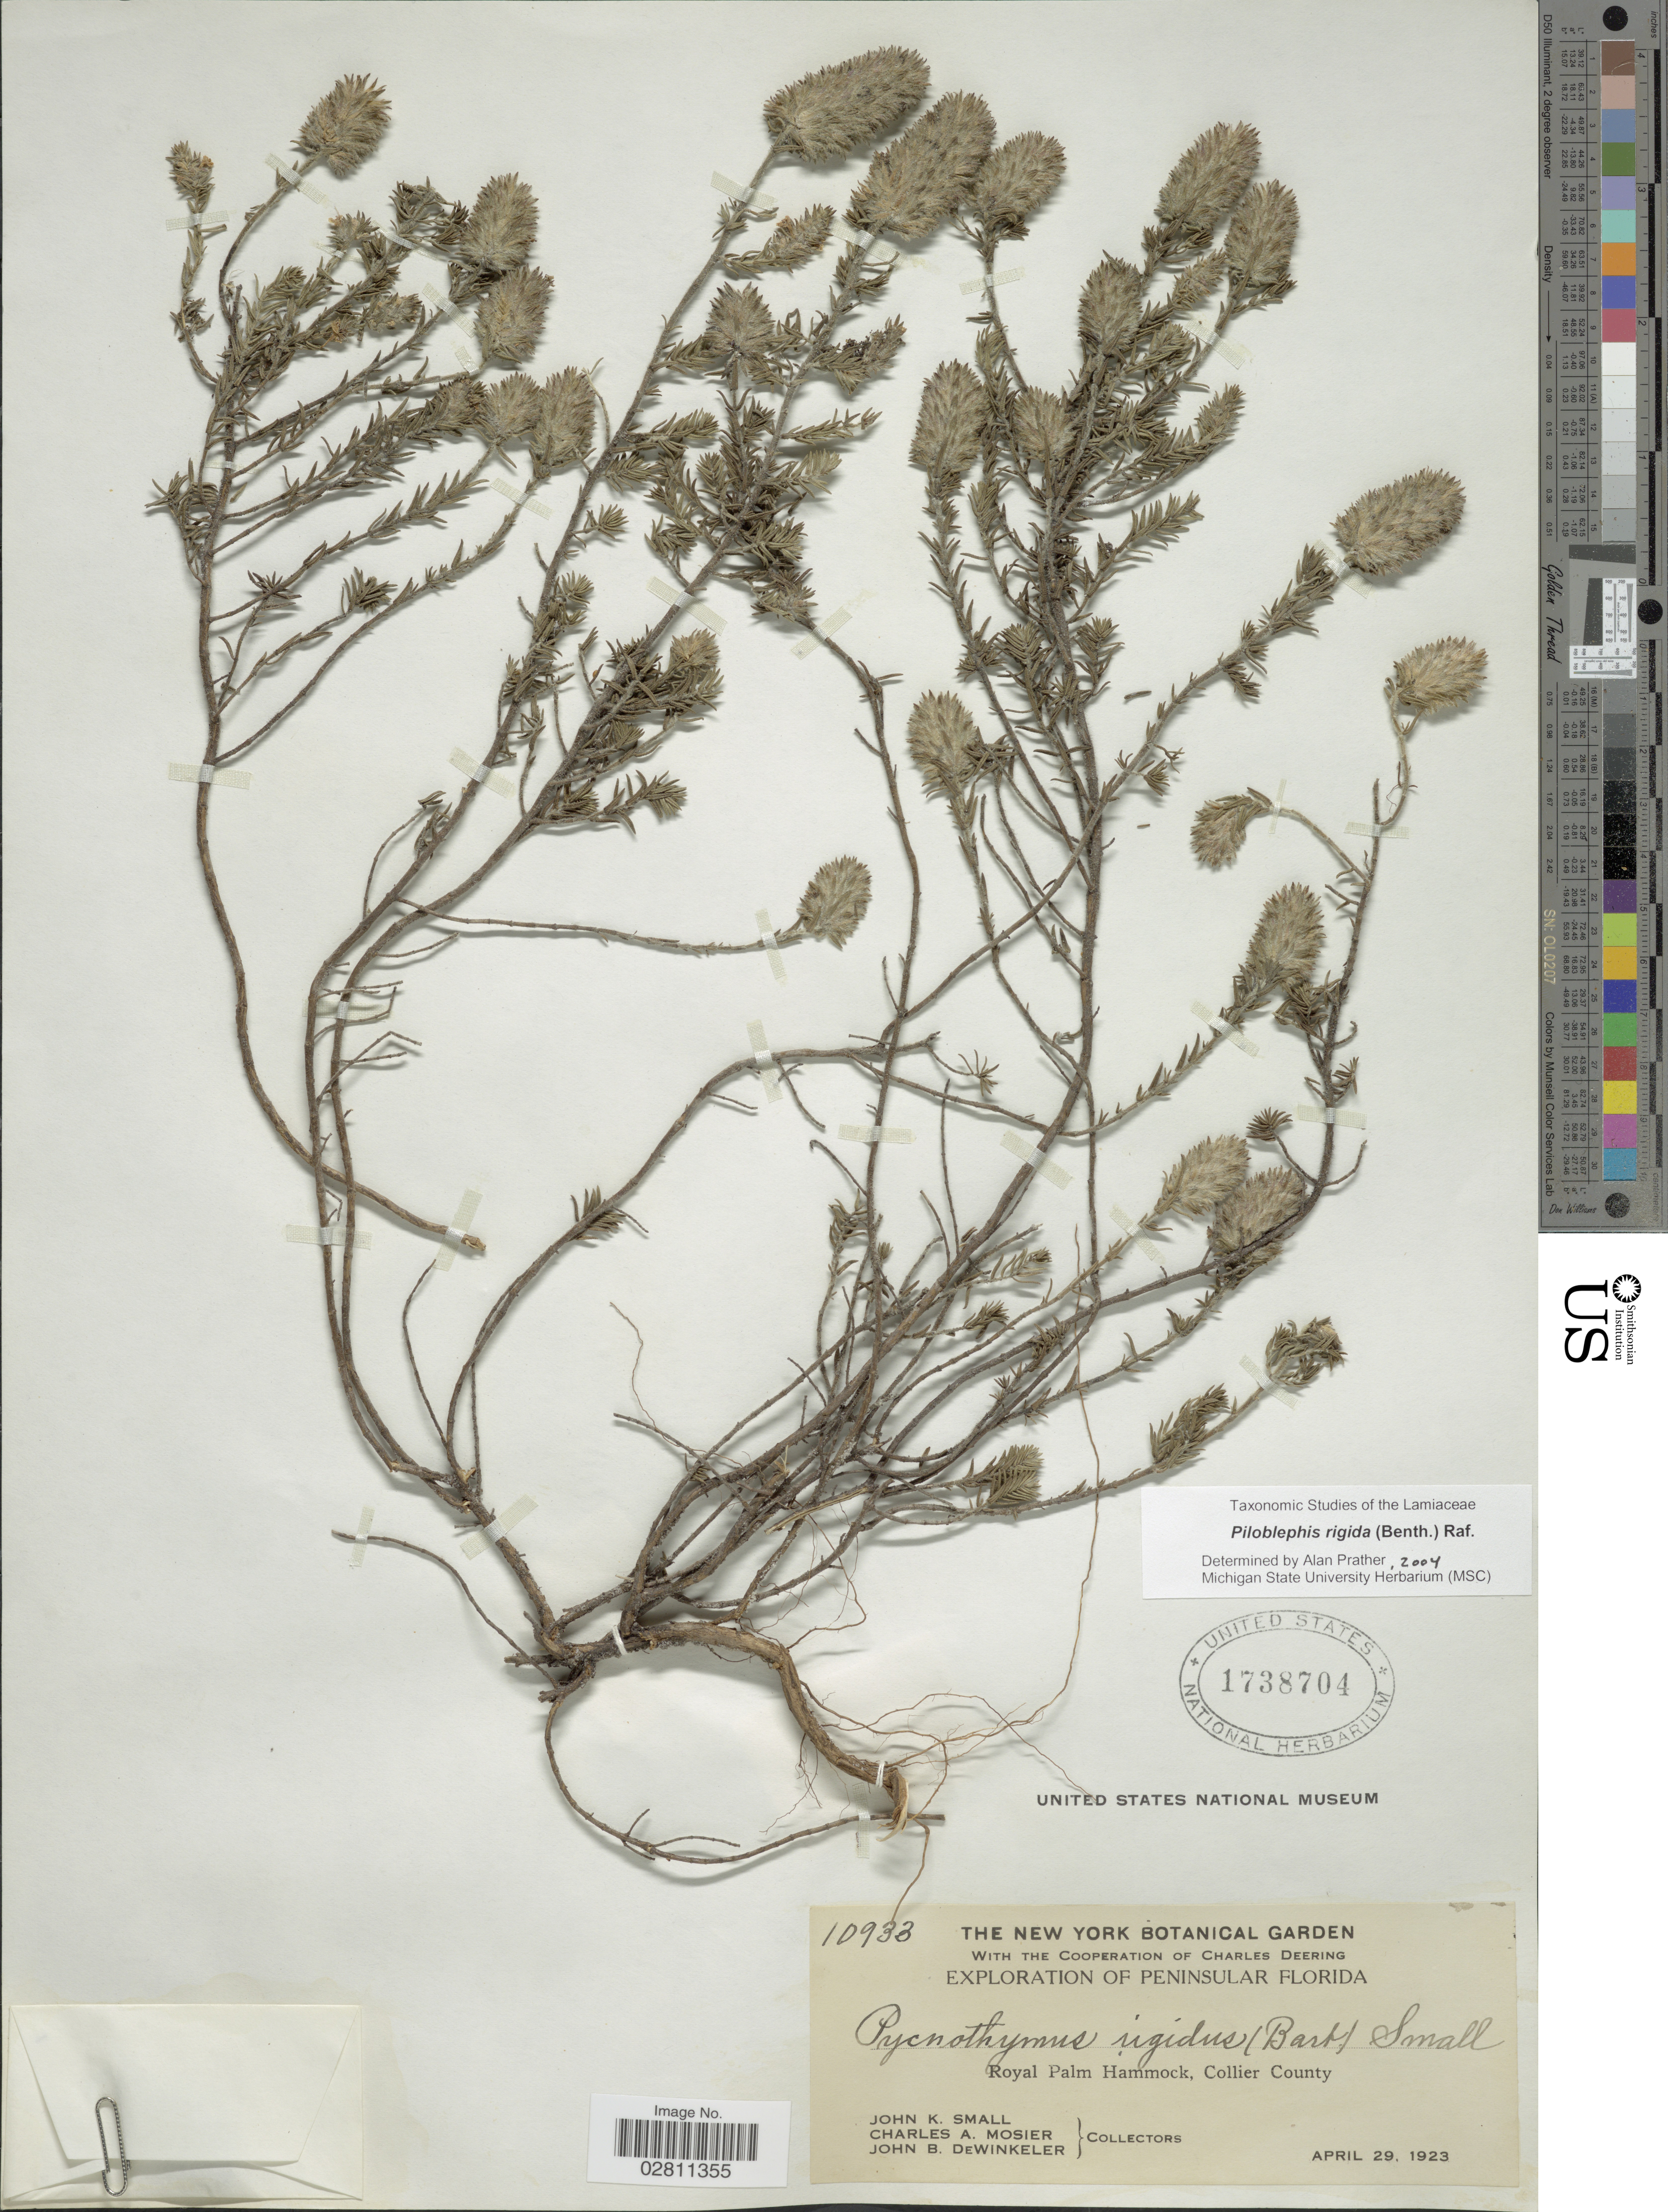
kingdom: Plantae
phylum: Tracheophyta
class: Magnoliopsida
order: Lamiales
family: Lamiaceae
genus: Piloblephis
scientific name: Piloblephis rigida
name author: (Bartram ex Benth.) Raf.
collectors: J. K. Small, C. A. Mosier & J. B. Dewinkeler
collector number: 10933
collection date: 1923-04-29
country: United States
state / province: Florida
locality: Peninsular Florida. Royal Palm Hammock, Collier County.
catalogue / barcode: US 1738704